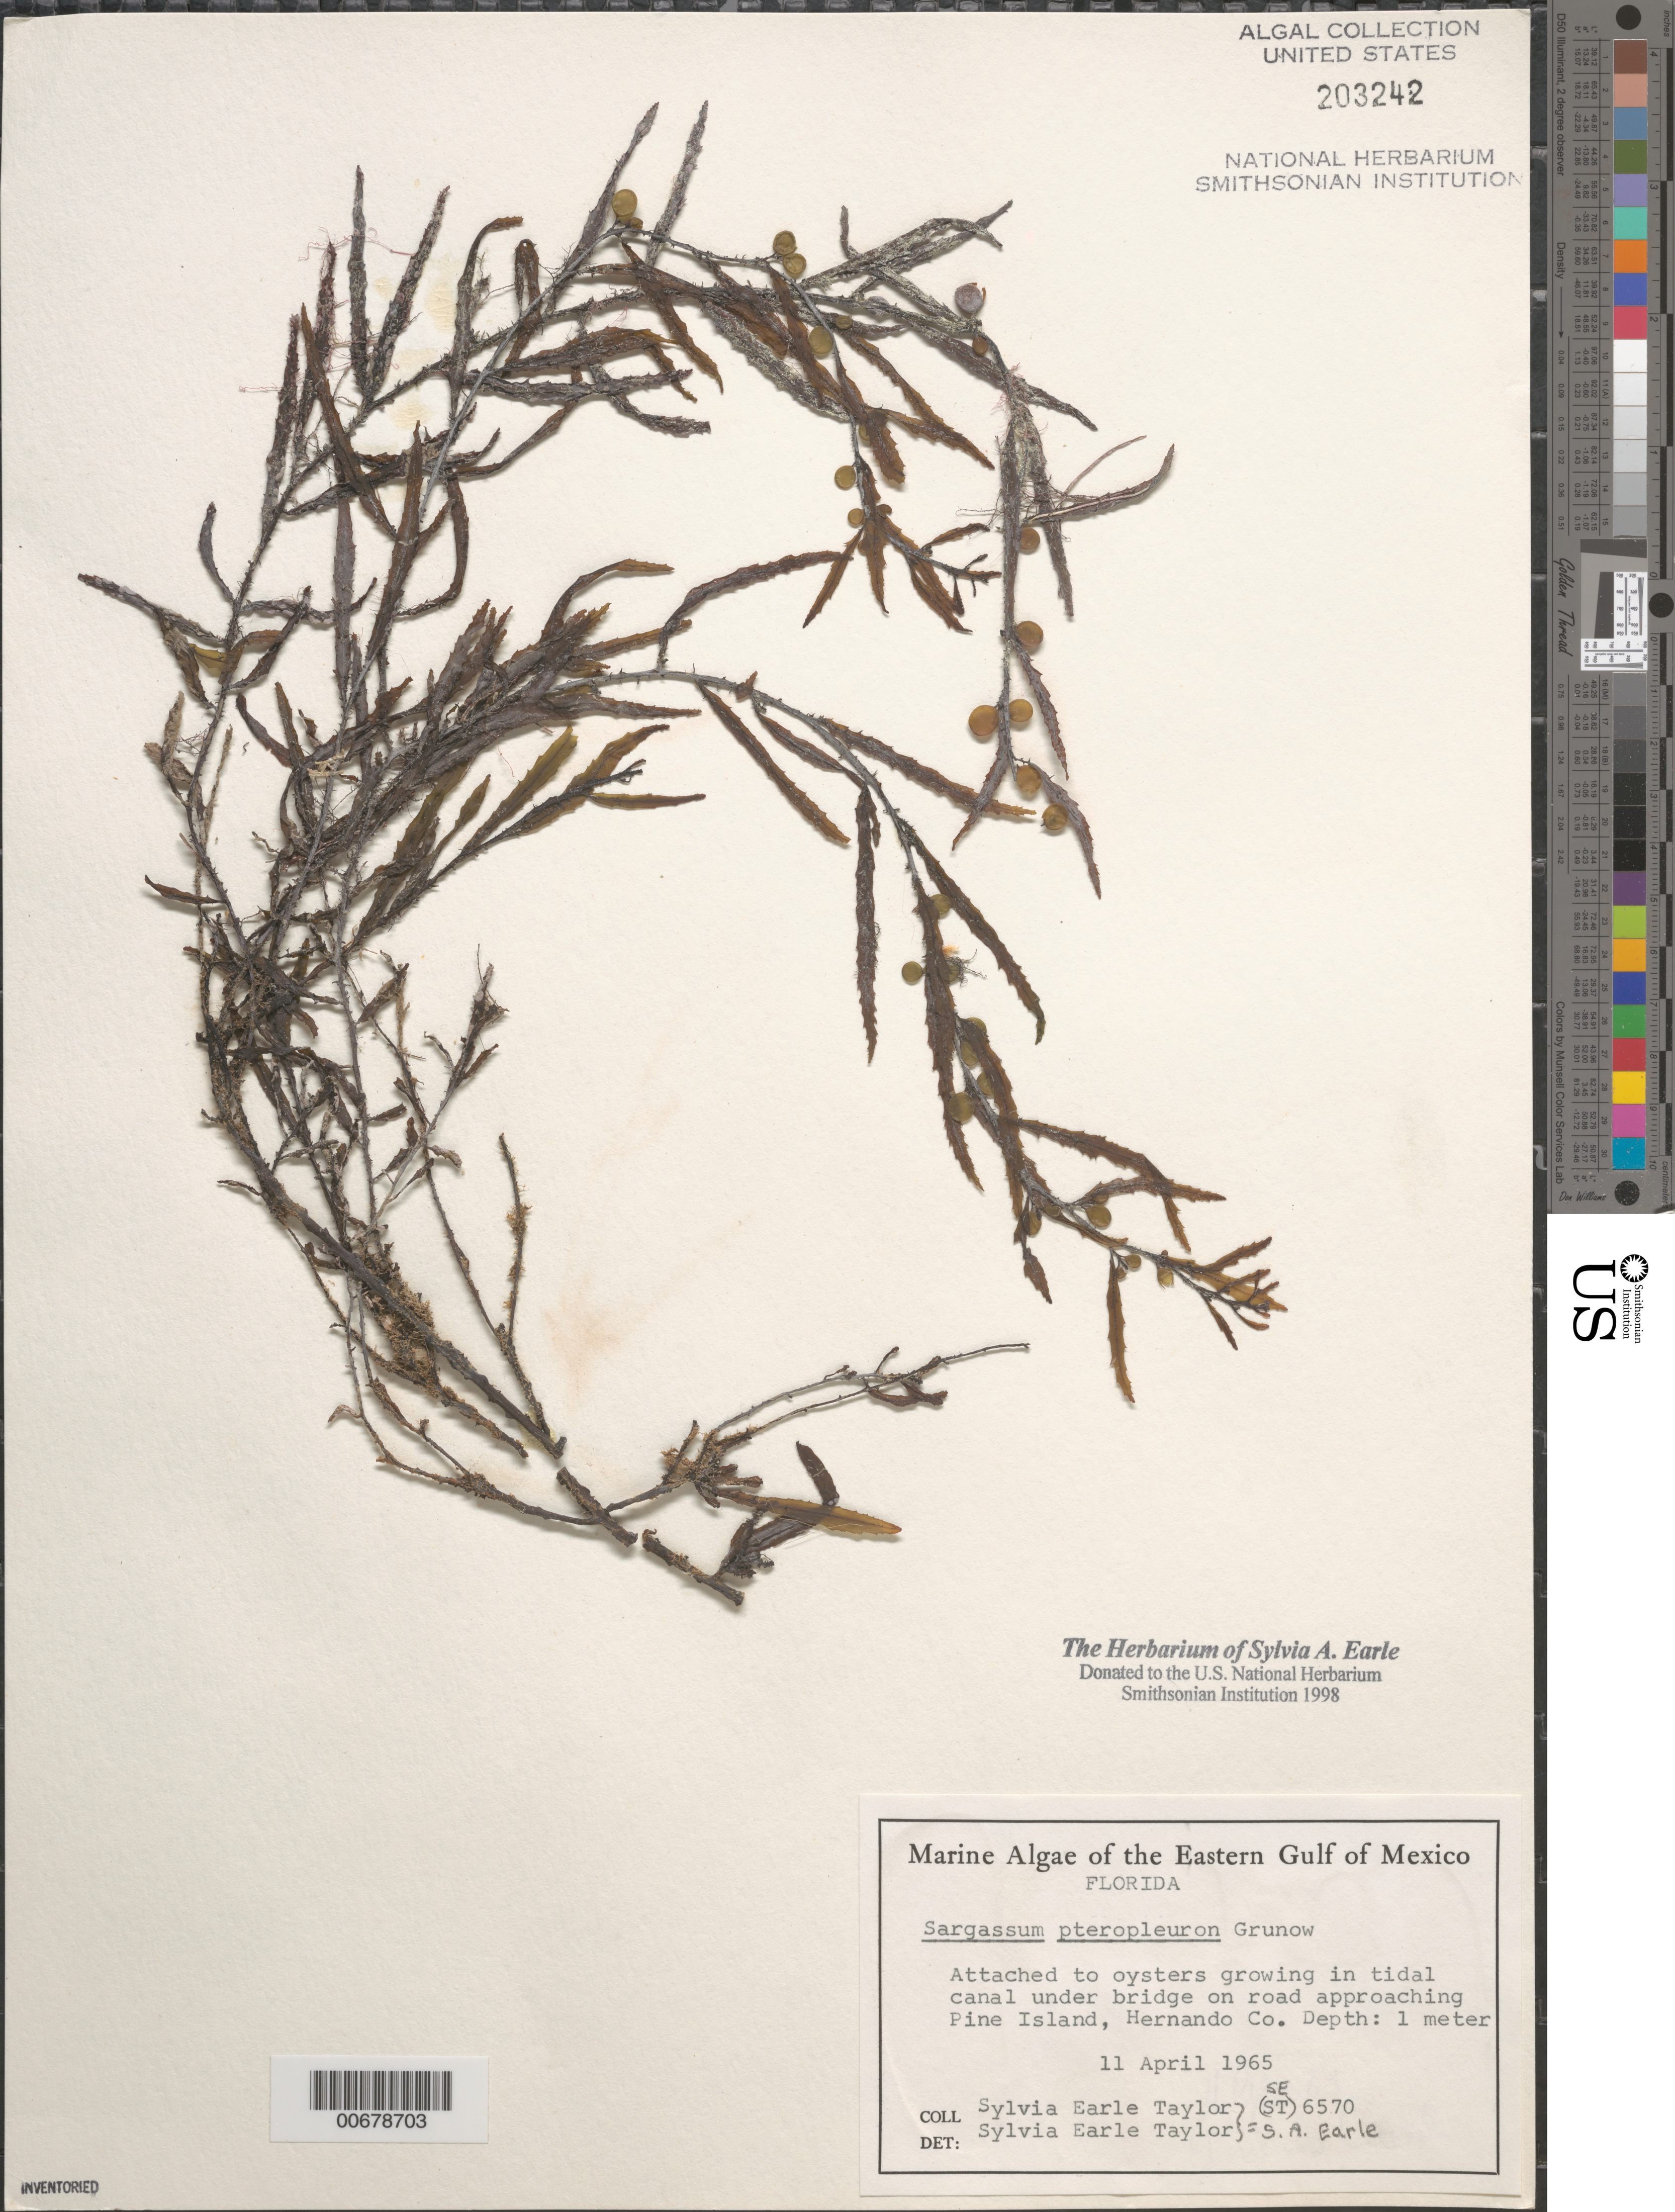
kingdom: Chromista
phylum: Ochrophyta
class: Phaeophyceae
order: Fucales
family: Sargassaceae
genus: Sargassum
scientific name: Sargassum pteropleuron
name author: Grunow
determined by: Earle, S. A.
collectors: S. A. Earle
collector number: SE 6570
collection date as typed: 11 Apr 1965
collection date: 1965-04-11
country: United States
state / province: Florida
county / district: Hernando County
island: Pine Island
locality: Near Pine Island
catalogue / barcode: US 203242